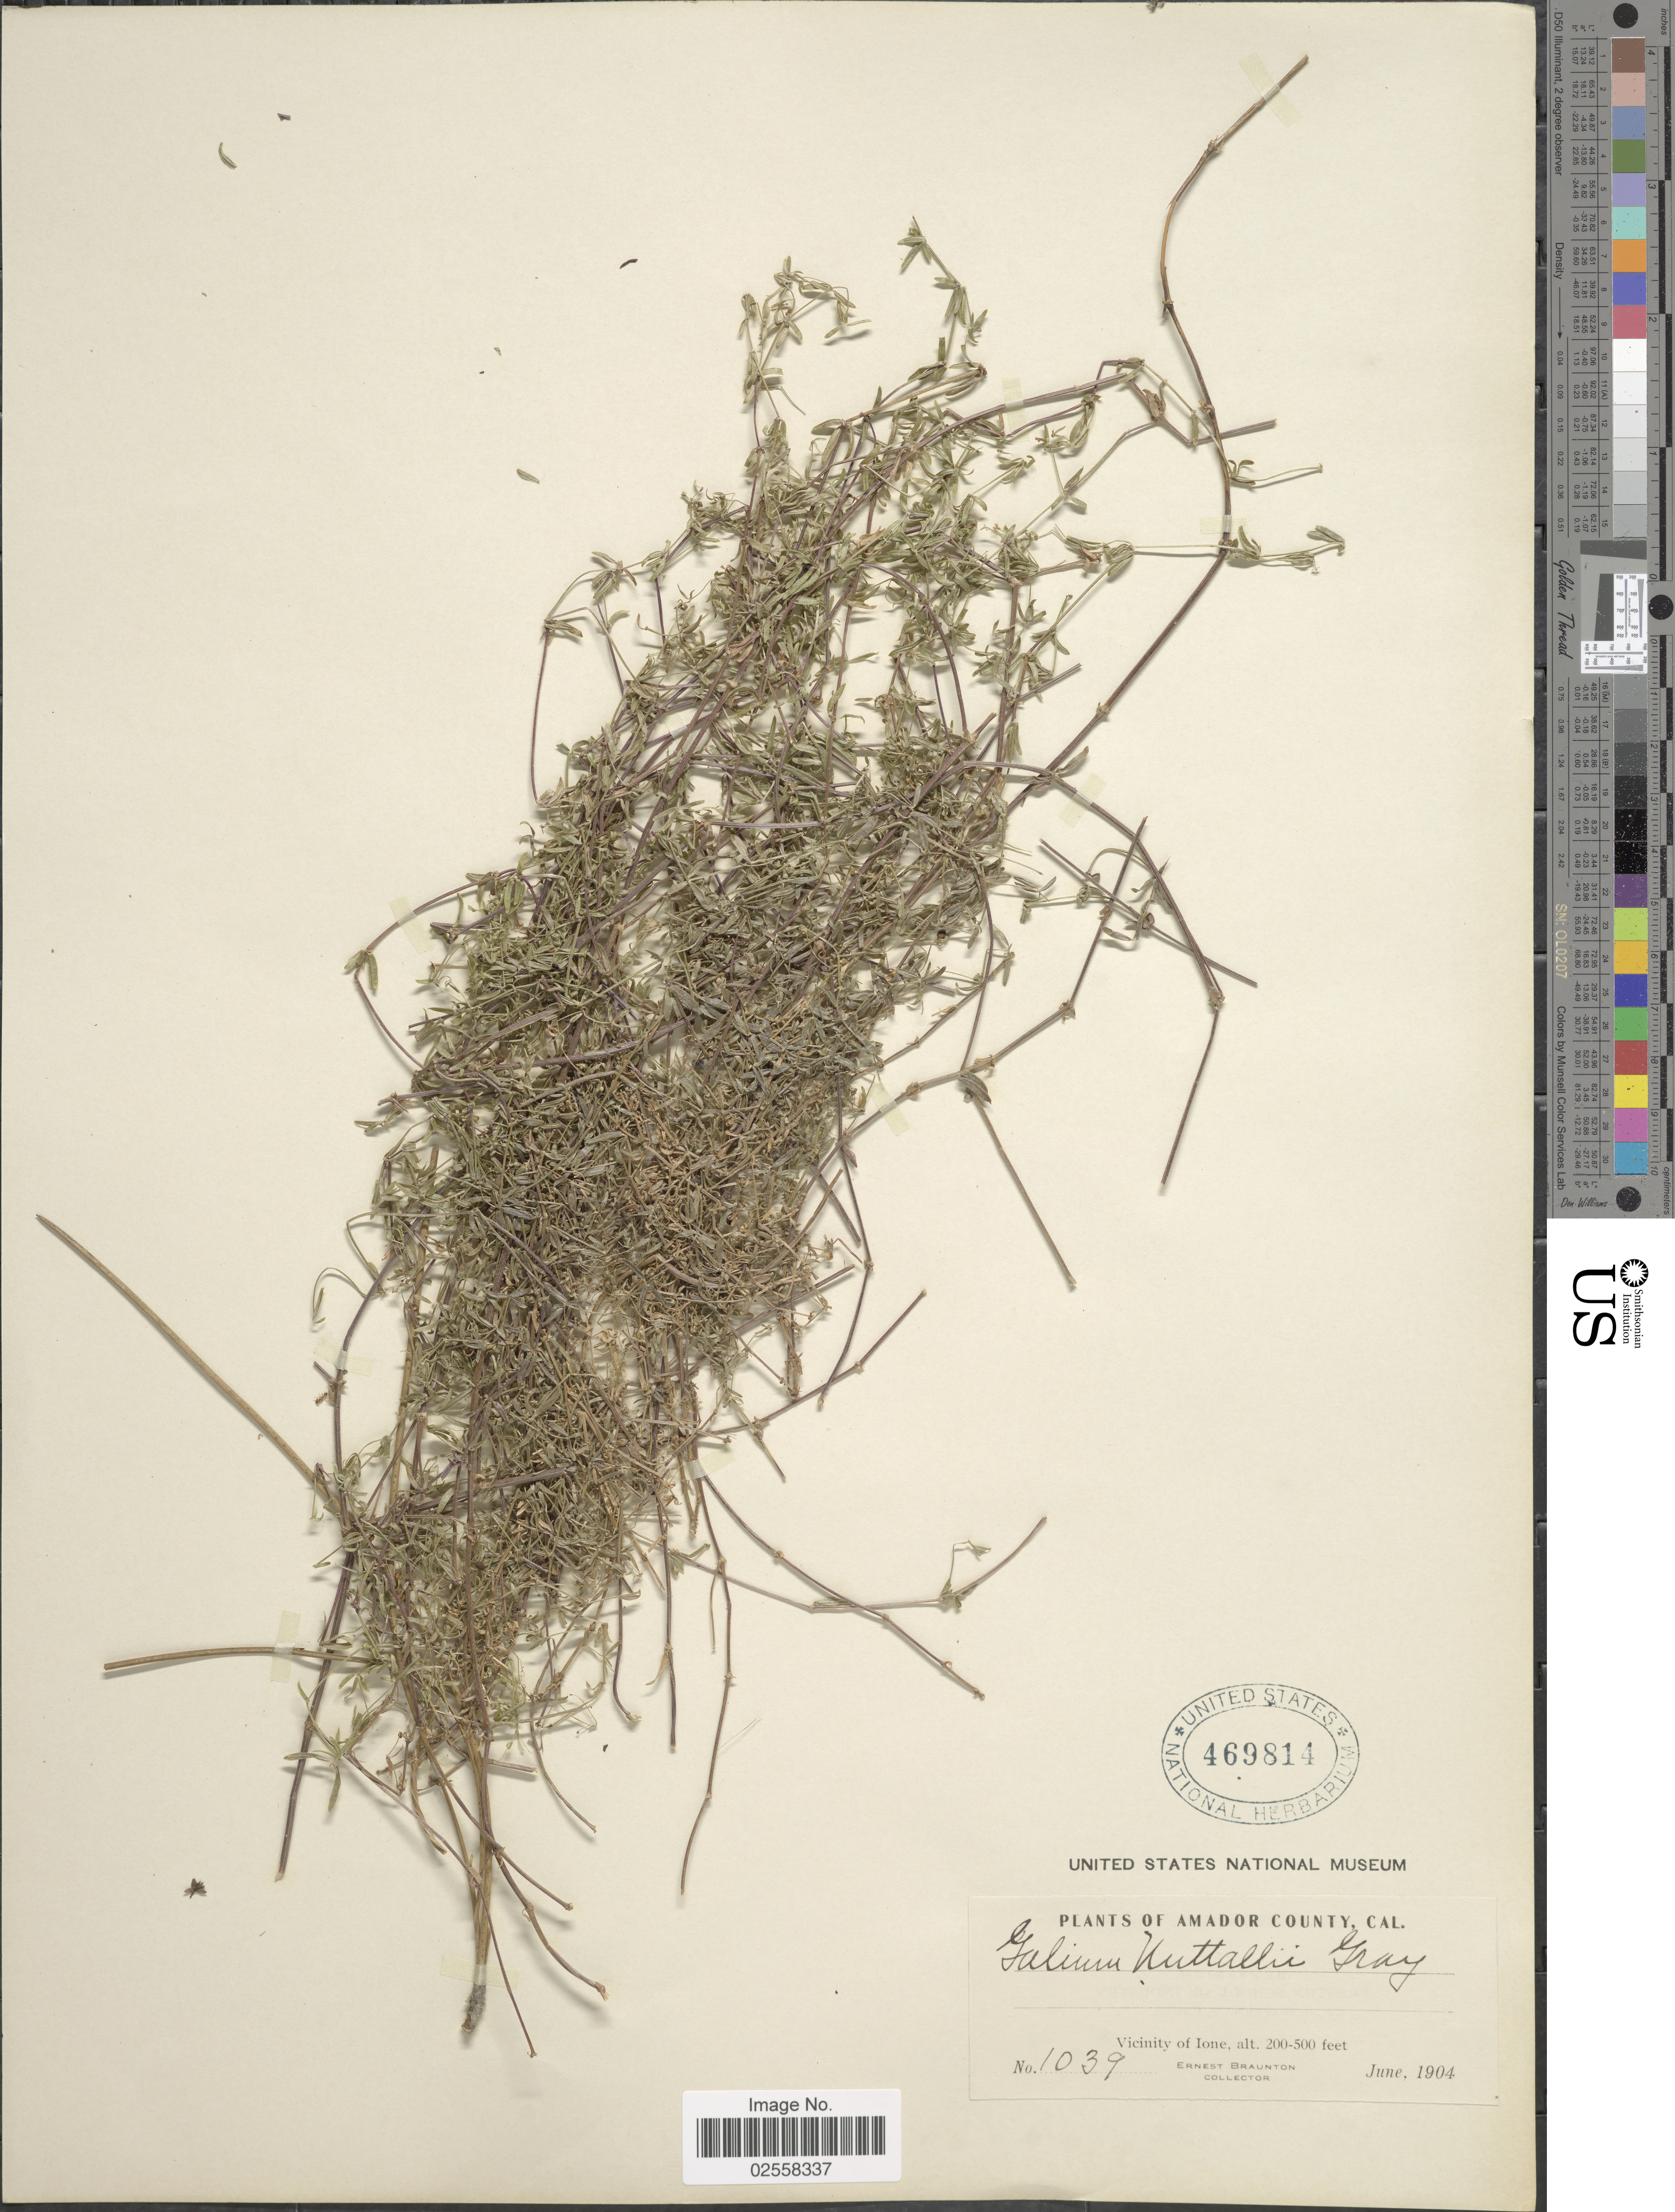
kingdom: Plantae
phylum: Tracheophyta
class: Magnoliopsida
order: Gentianales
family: Rubiaceae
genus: Galium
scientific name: Galium nuttallii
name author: A. Gray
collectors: E. Braunton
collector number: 1039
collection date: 1904-06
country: United States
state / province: California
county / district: Amador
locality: Amador County, Cal., Vicinity of Ione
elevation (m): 61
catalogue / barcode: US 469814